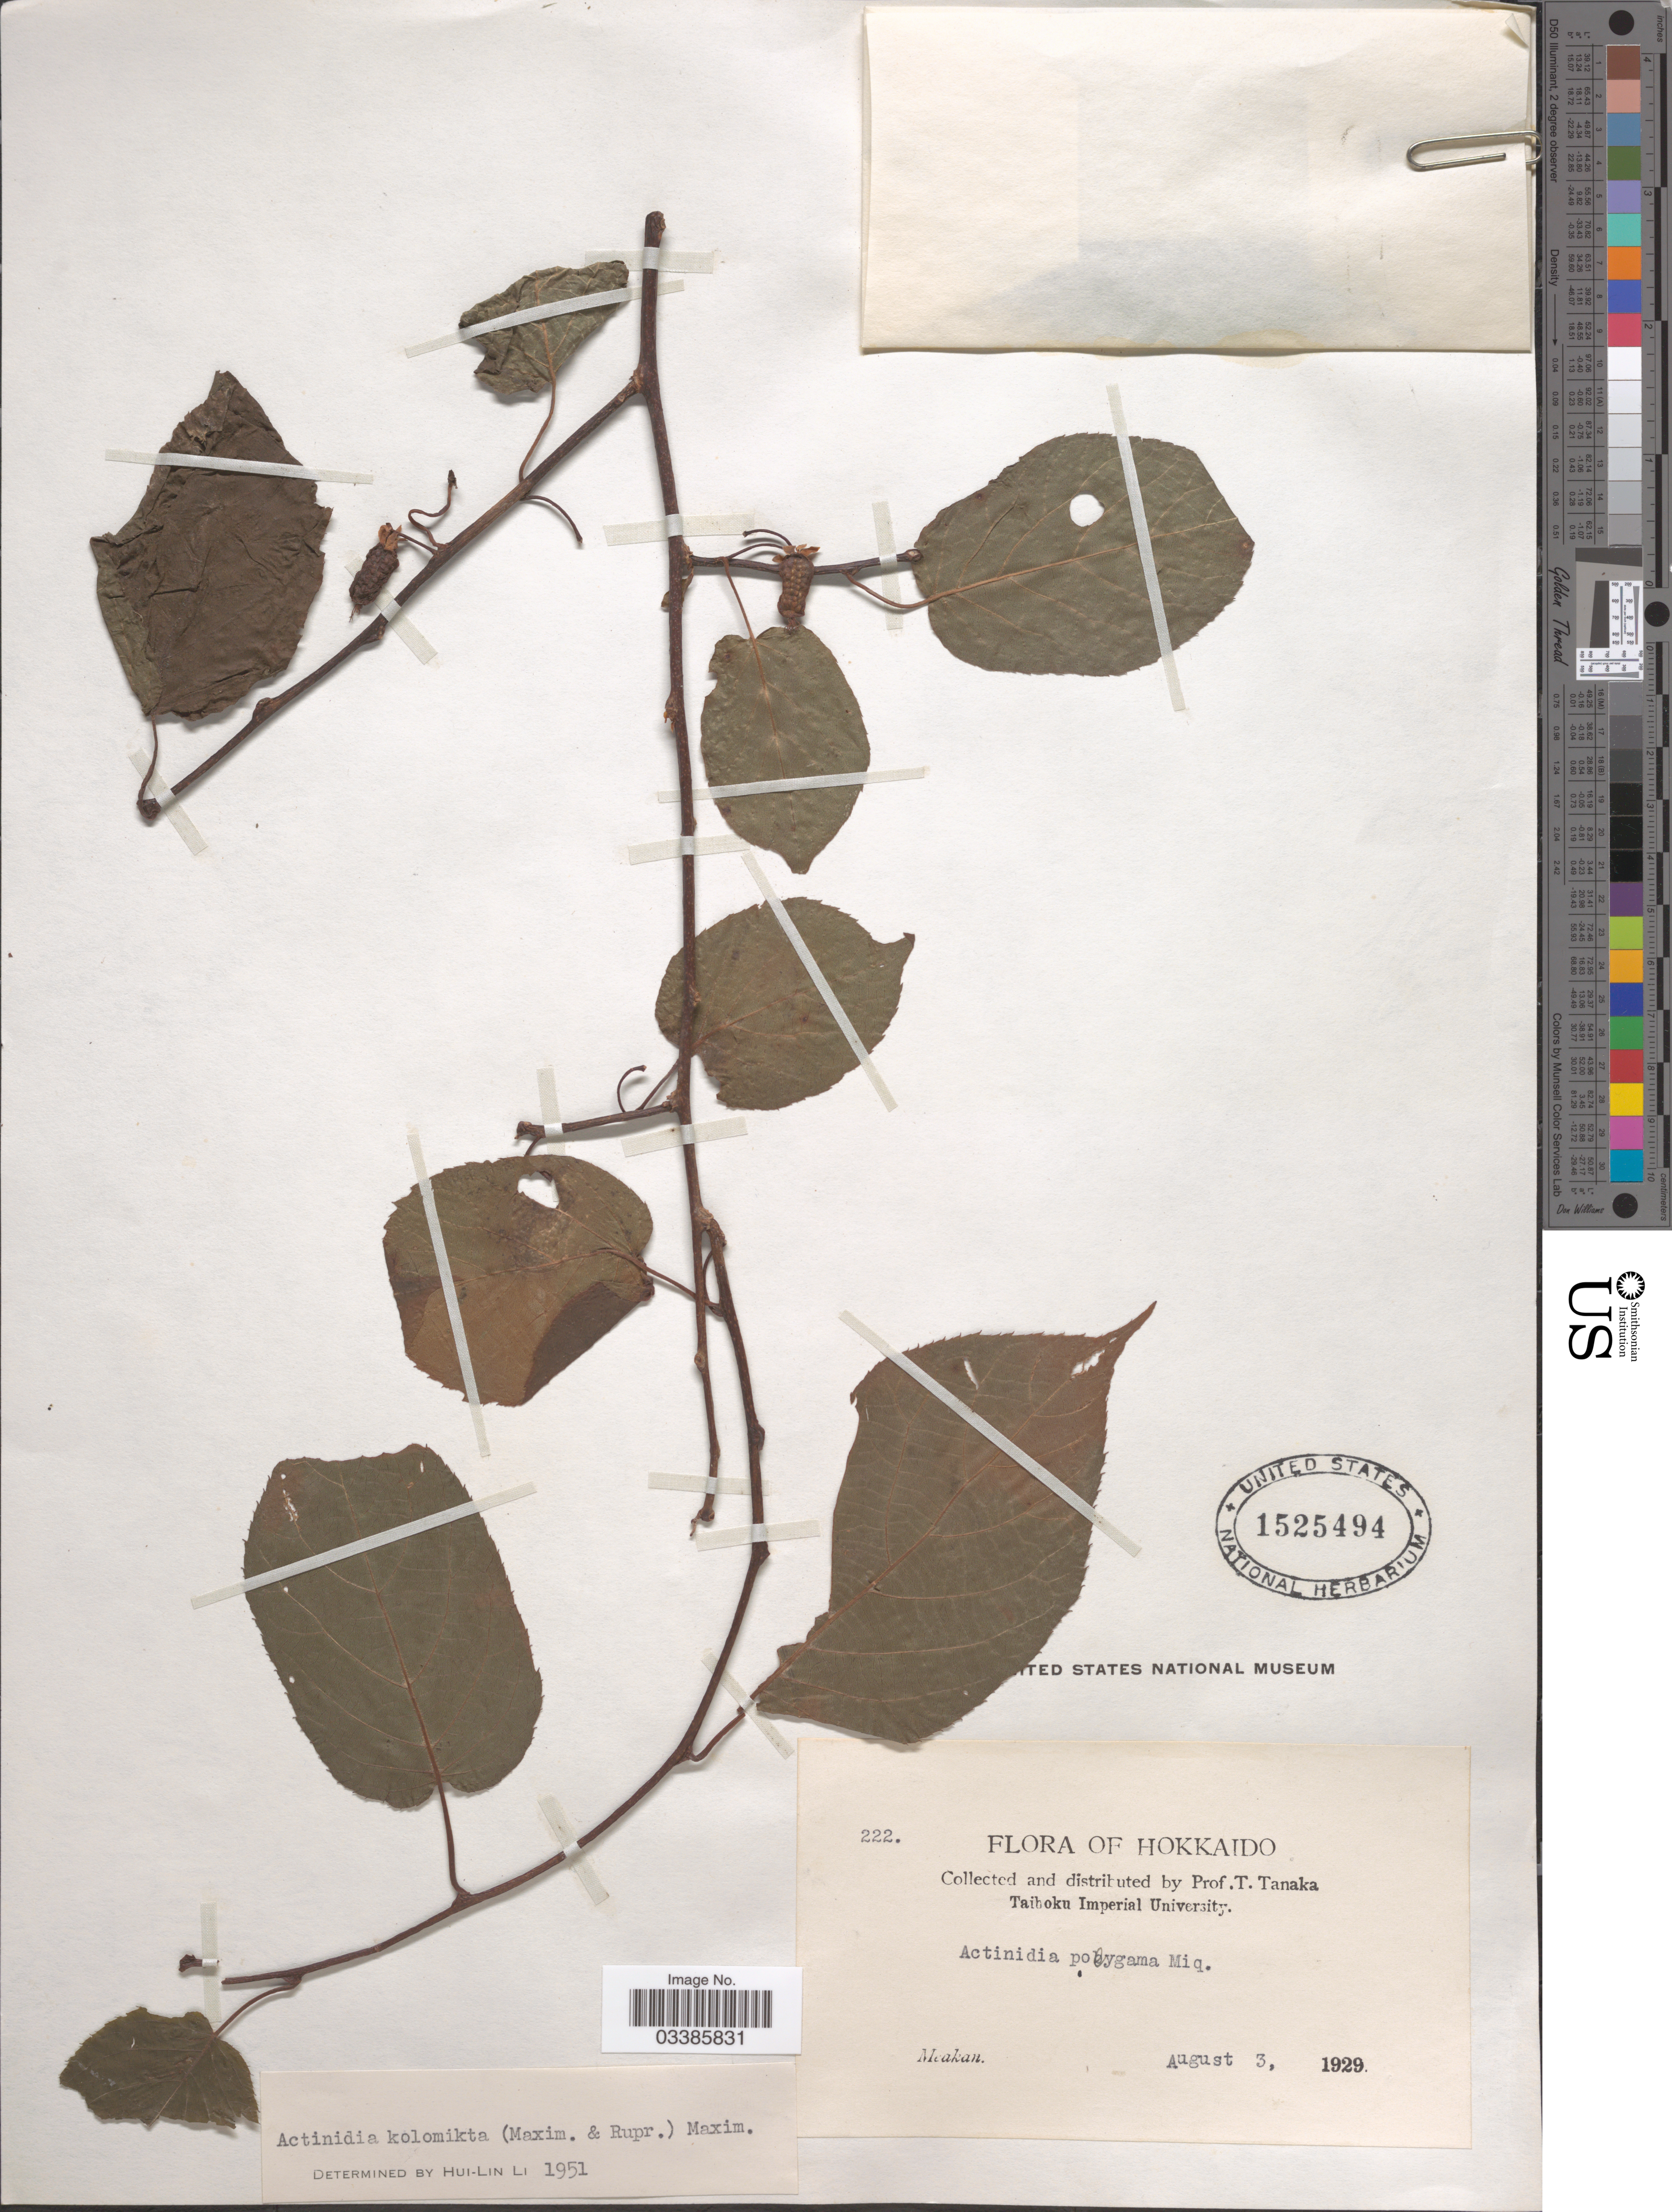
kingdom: Plantae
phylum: Tracheophyta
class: Magnoliopsida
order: Ericales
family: Actinidiaceae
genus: Actinidia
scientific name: Actinidia kolomikta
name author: (Rupr. & Maxim.) Maxim.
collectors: T. Tanaka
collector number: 222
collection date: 1929-08-03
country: Japan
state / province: Hokkaidō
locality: Meakan.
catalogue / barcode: US 1525494